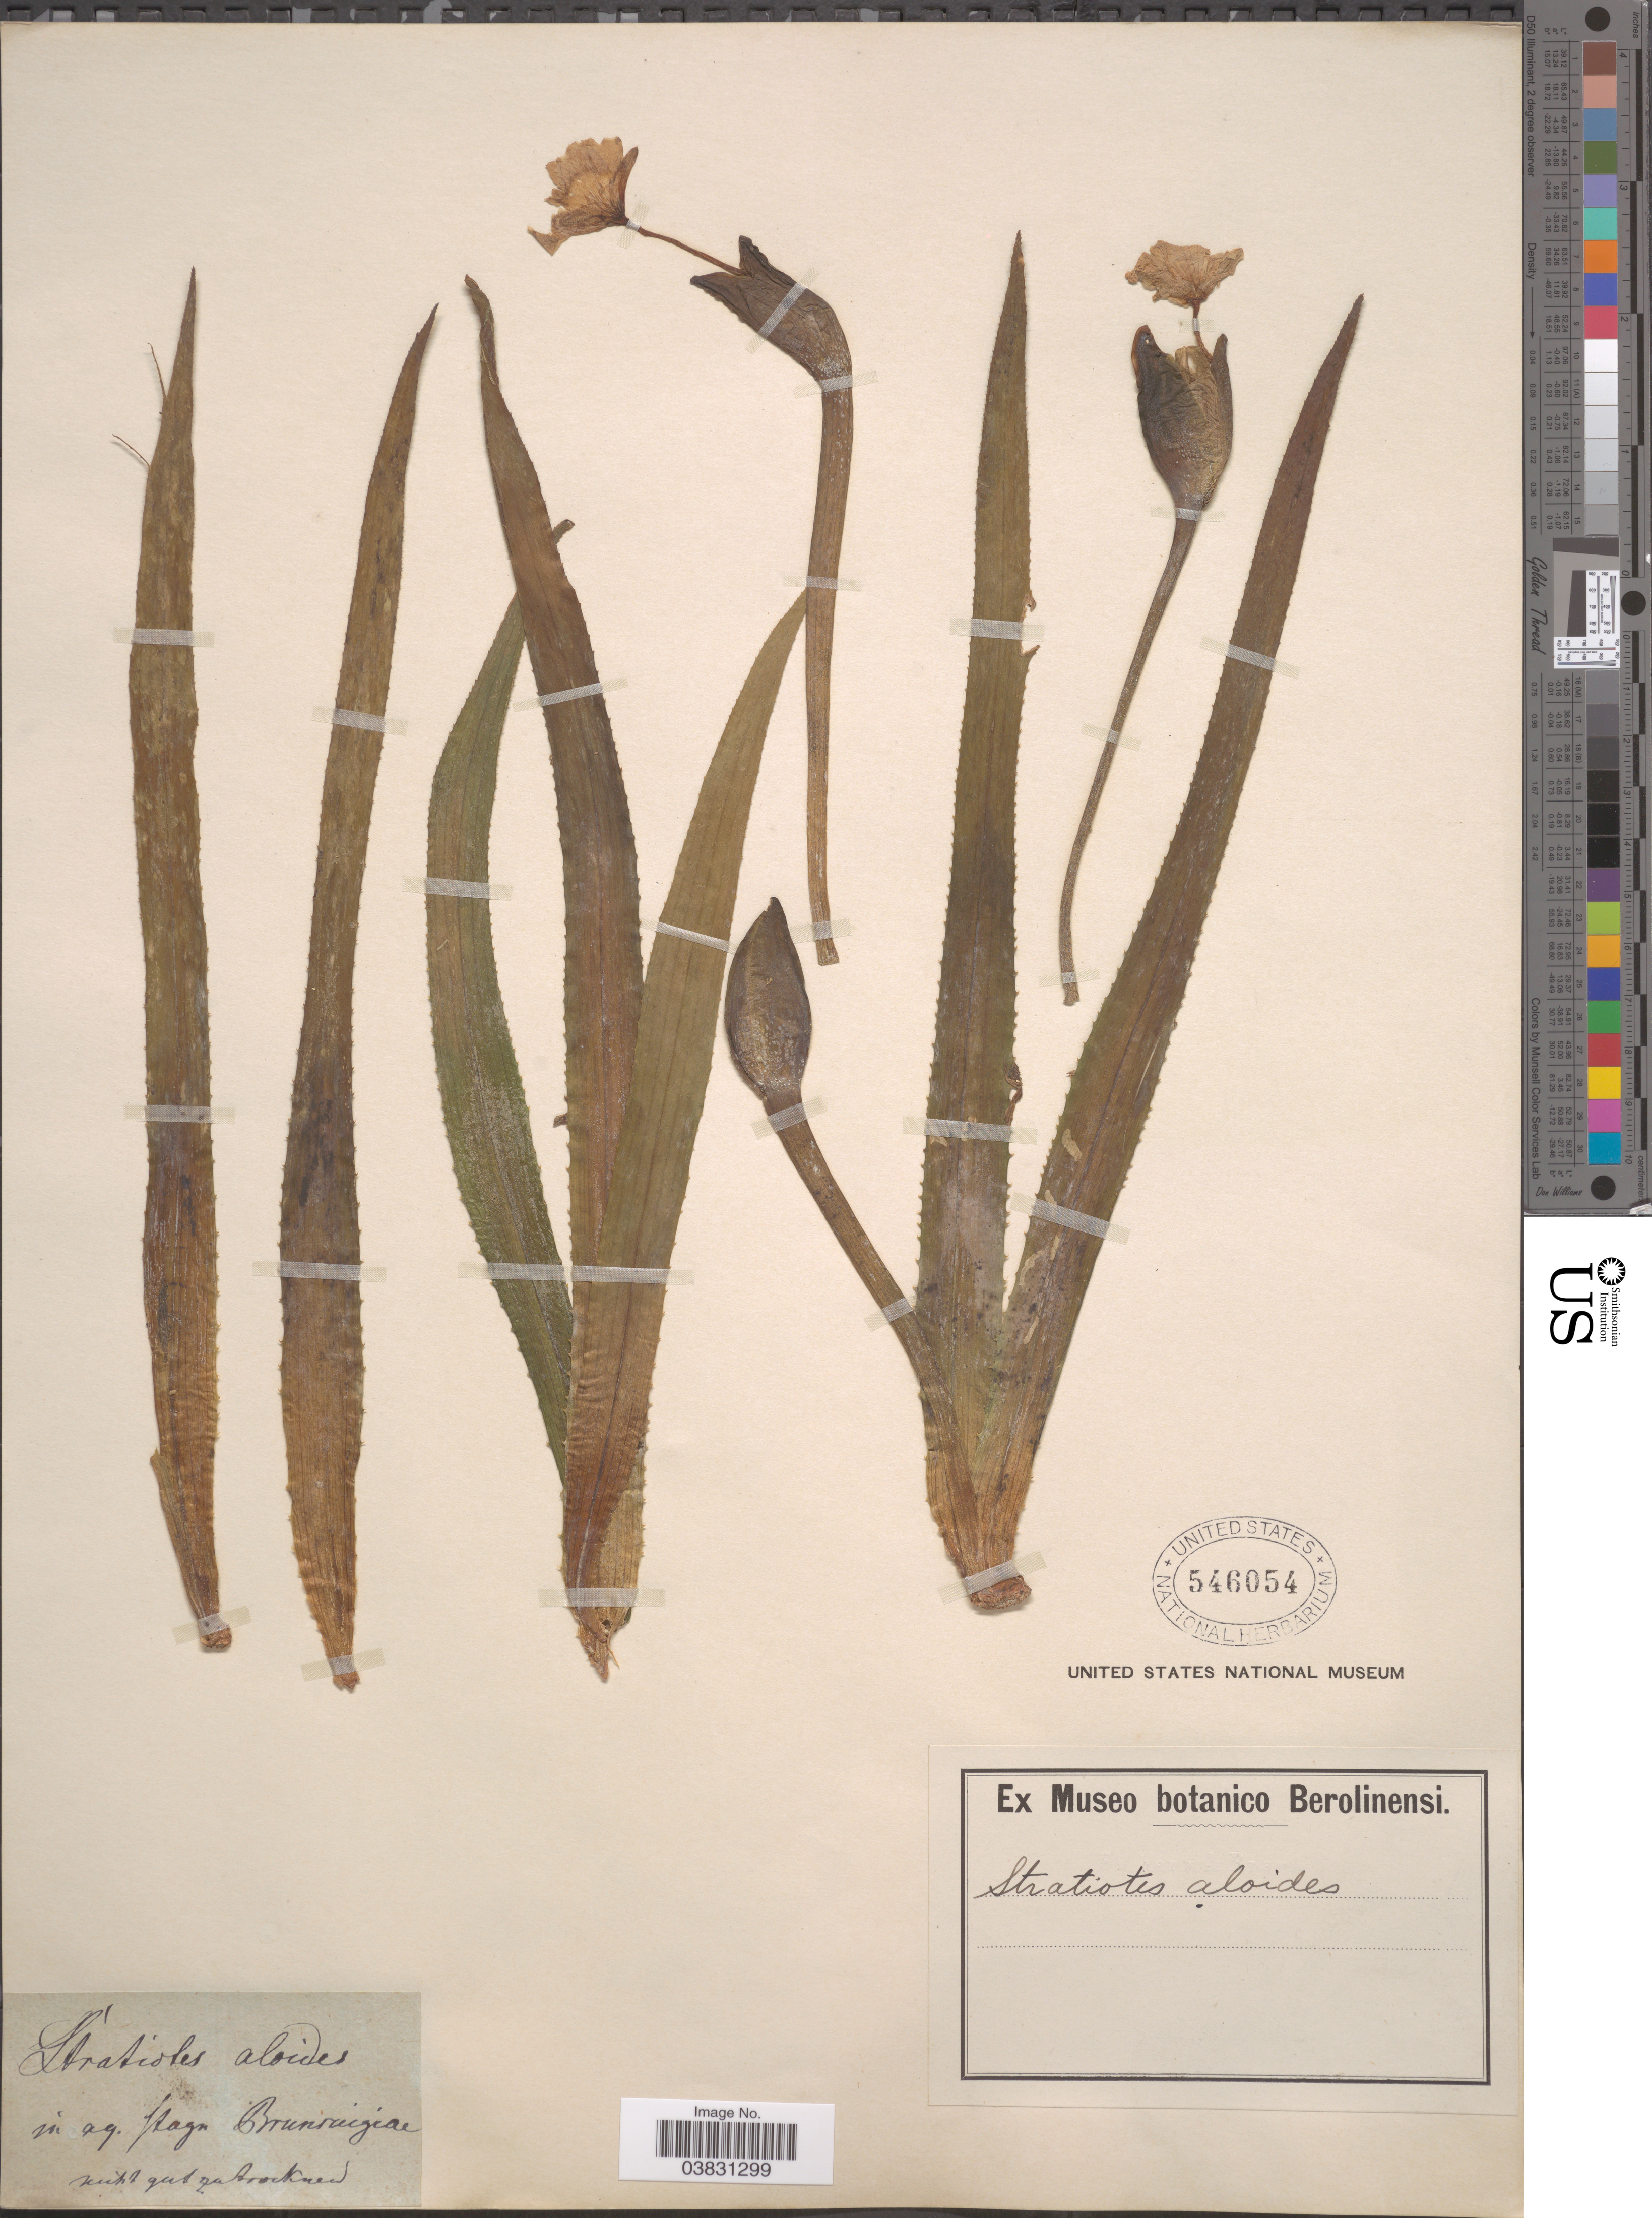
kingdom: Plantae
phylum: Tracheophyta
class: Liliopsida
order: Alismatales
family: Hydrocharitaceae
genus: Stratiotes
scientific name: Stratiotes aloides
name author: L.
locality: In aq ftagn Brunruigiae nuth gut gabrockued. [interpreted]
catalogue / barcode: US 546054